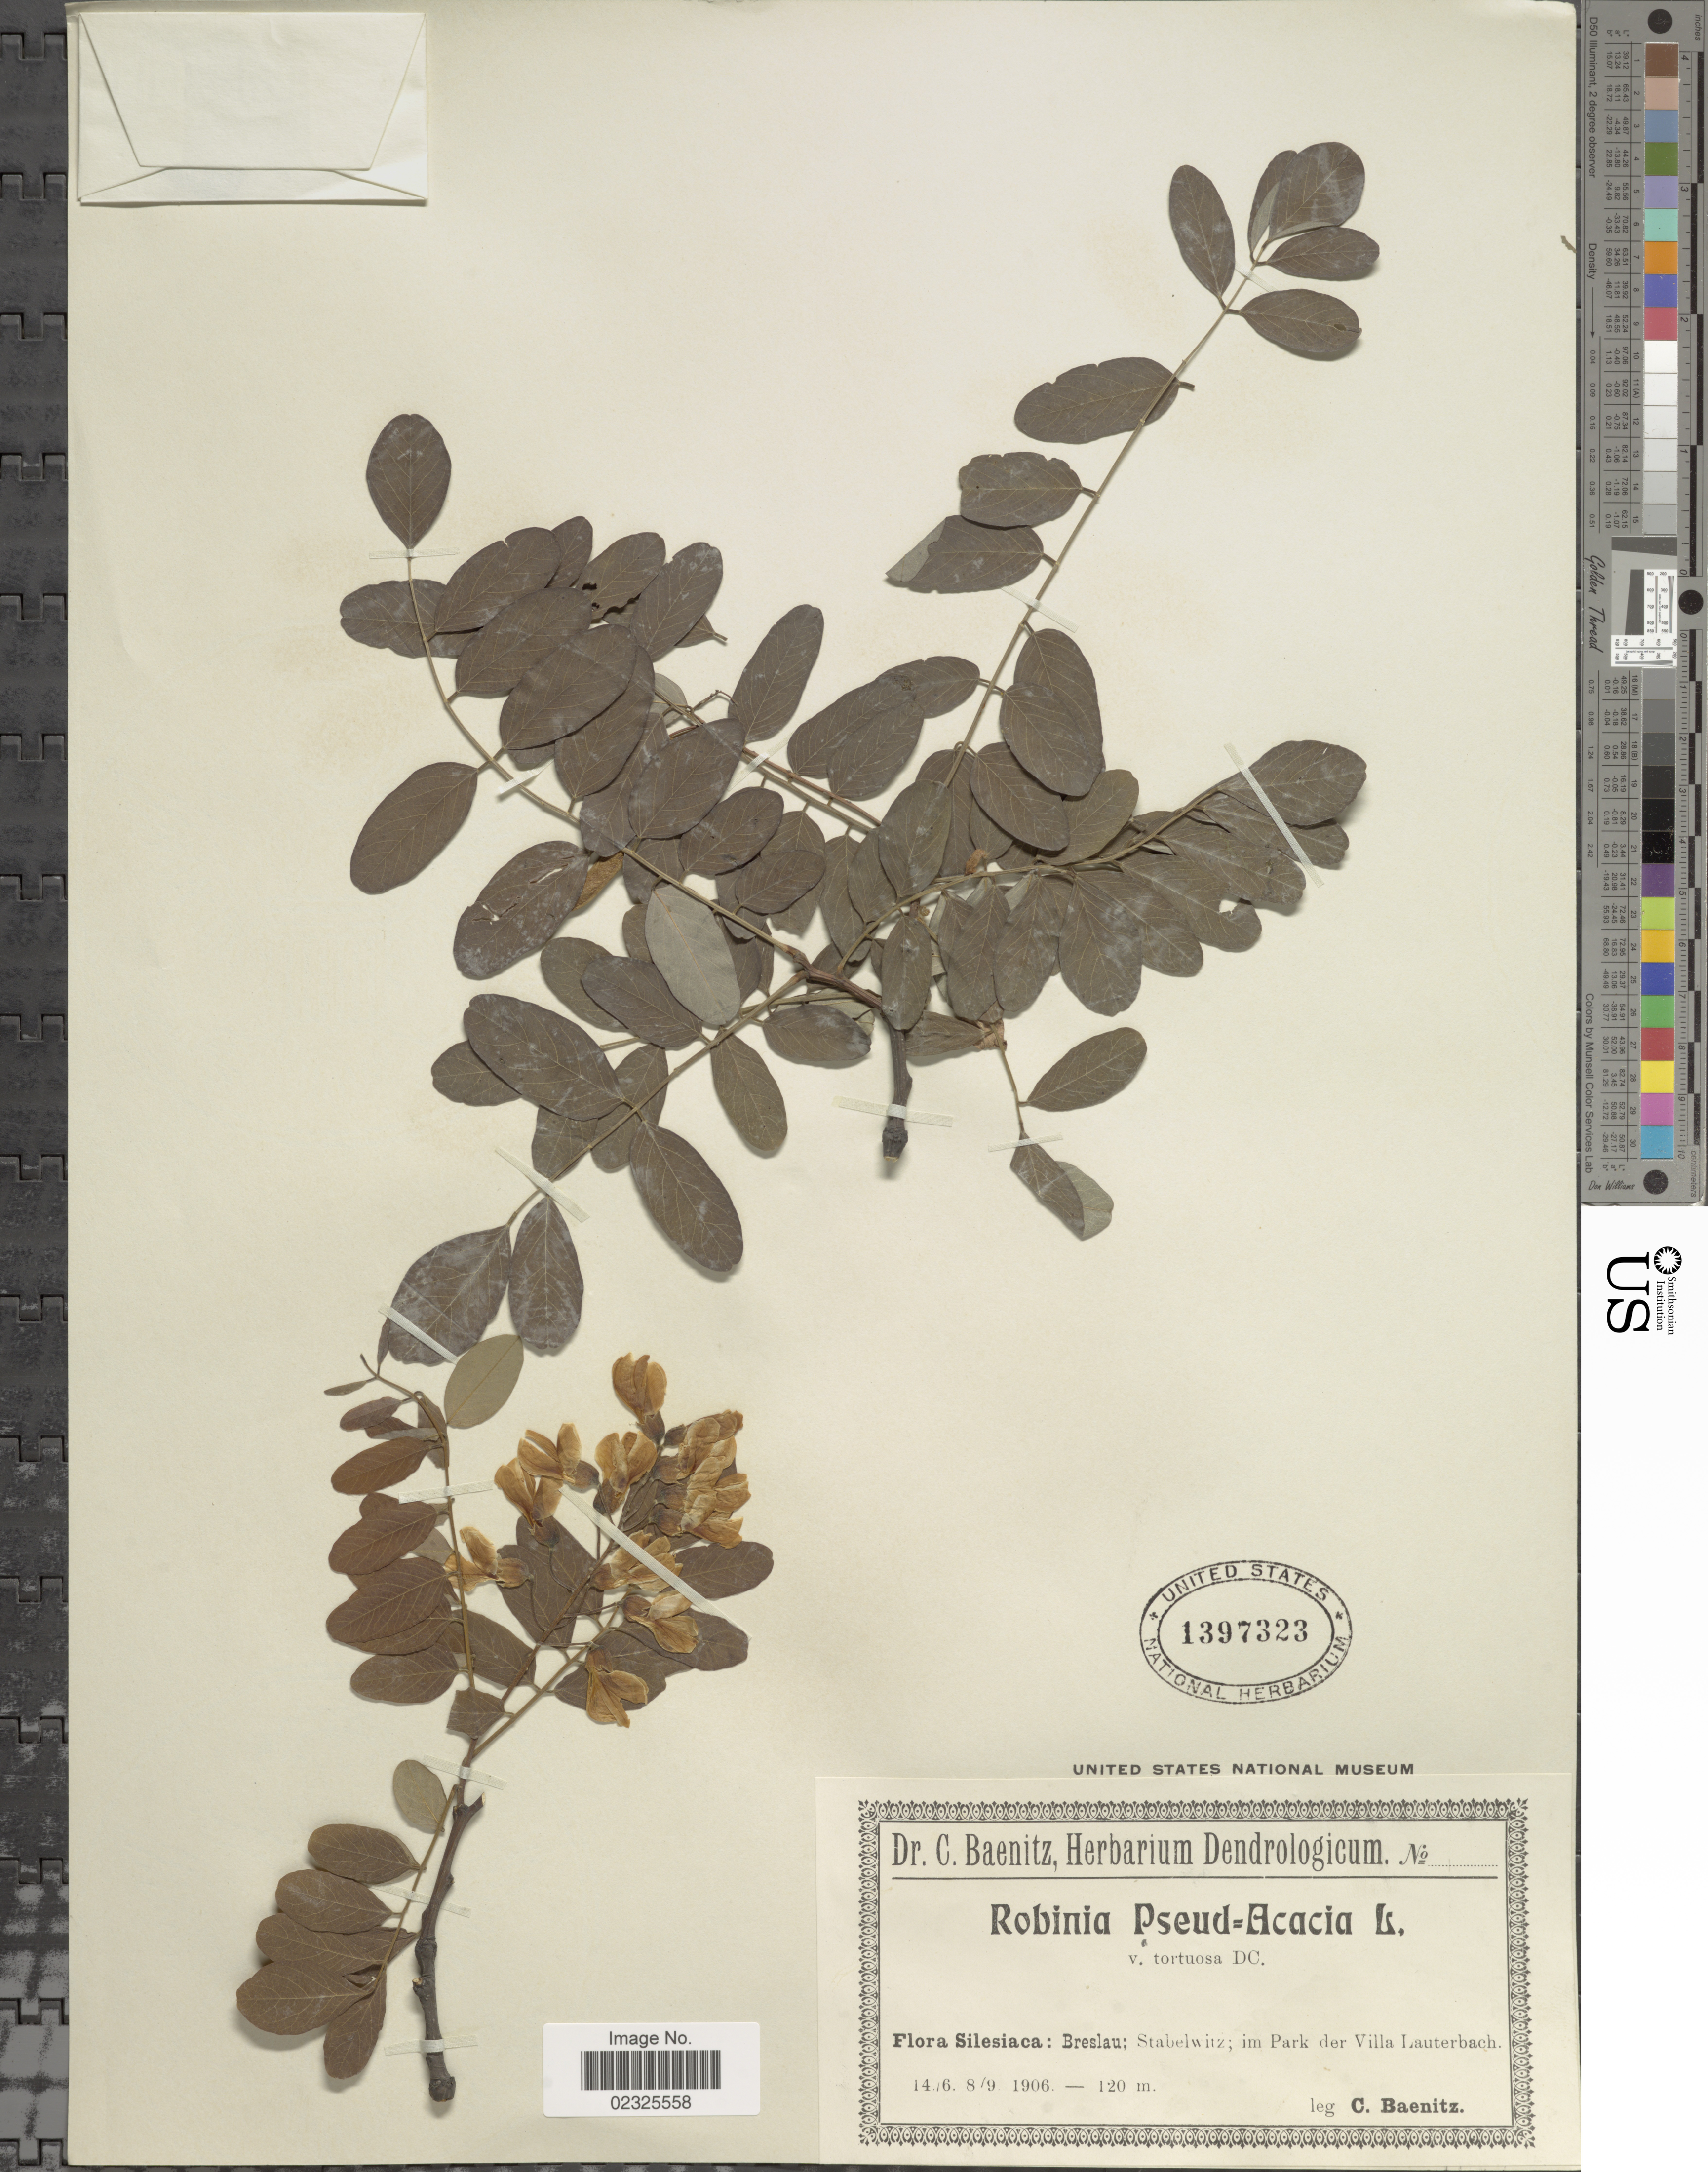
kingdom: Plantae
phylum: Tracheophyta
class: Magnoliopsida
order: Fabales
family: Fabaceae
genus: Robinia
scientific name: Robinia pseudoacacia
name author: L.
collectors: C. G. Baenitz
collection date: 1906-06-14/1906-09-08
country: Poland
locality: Silesiaca: Breslau; Stabelwitz; im Park der Villa Lauterbach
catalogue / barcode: US 1397323